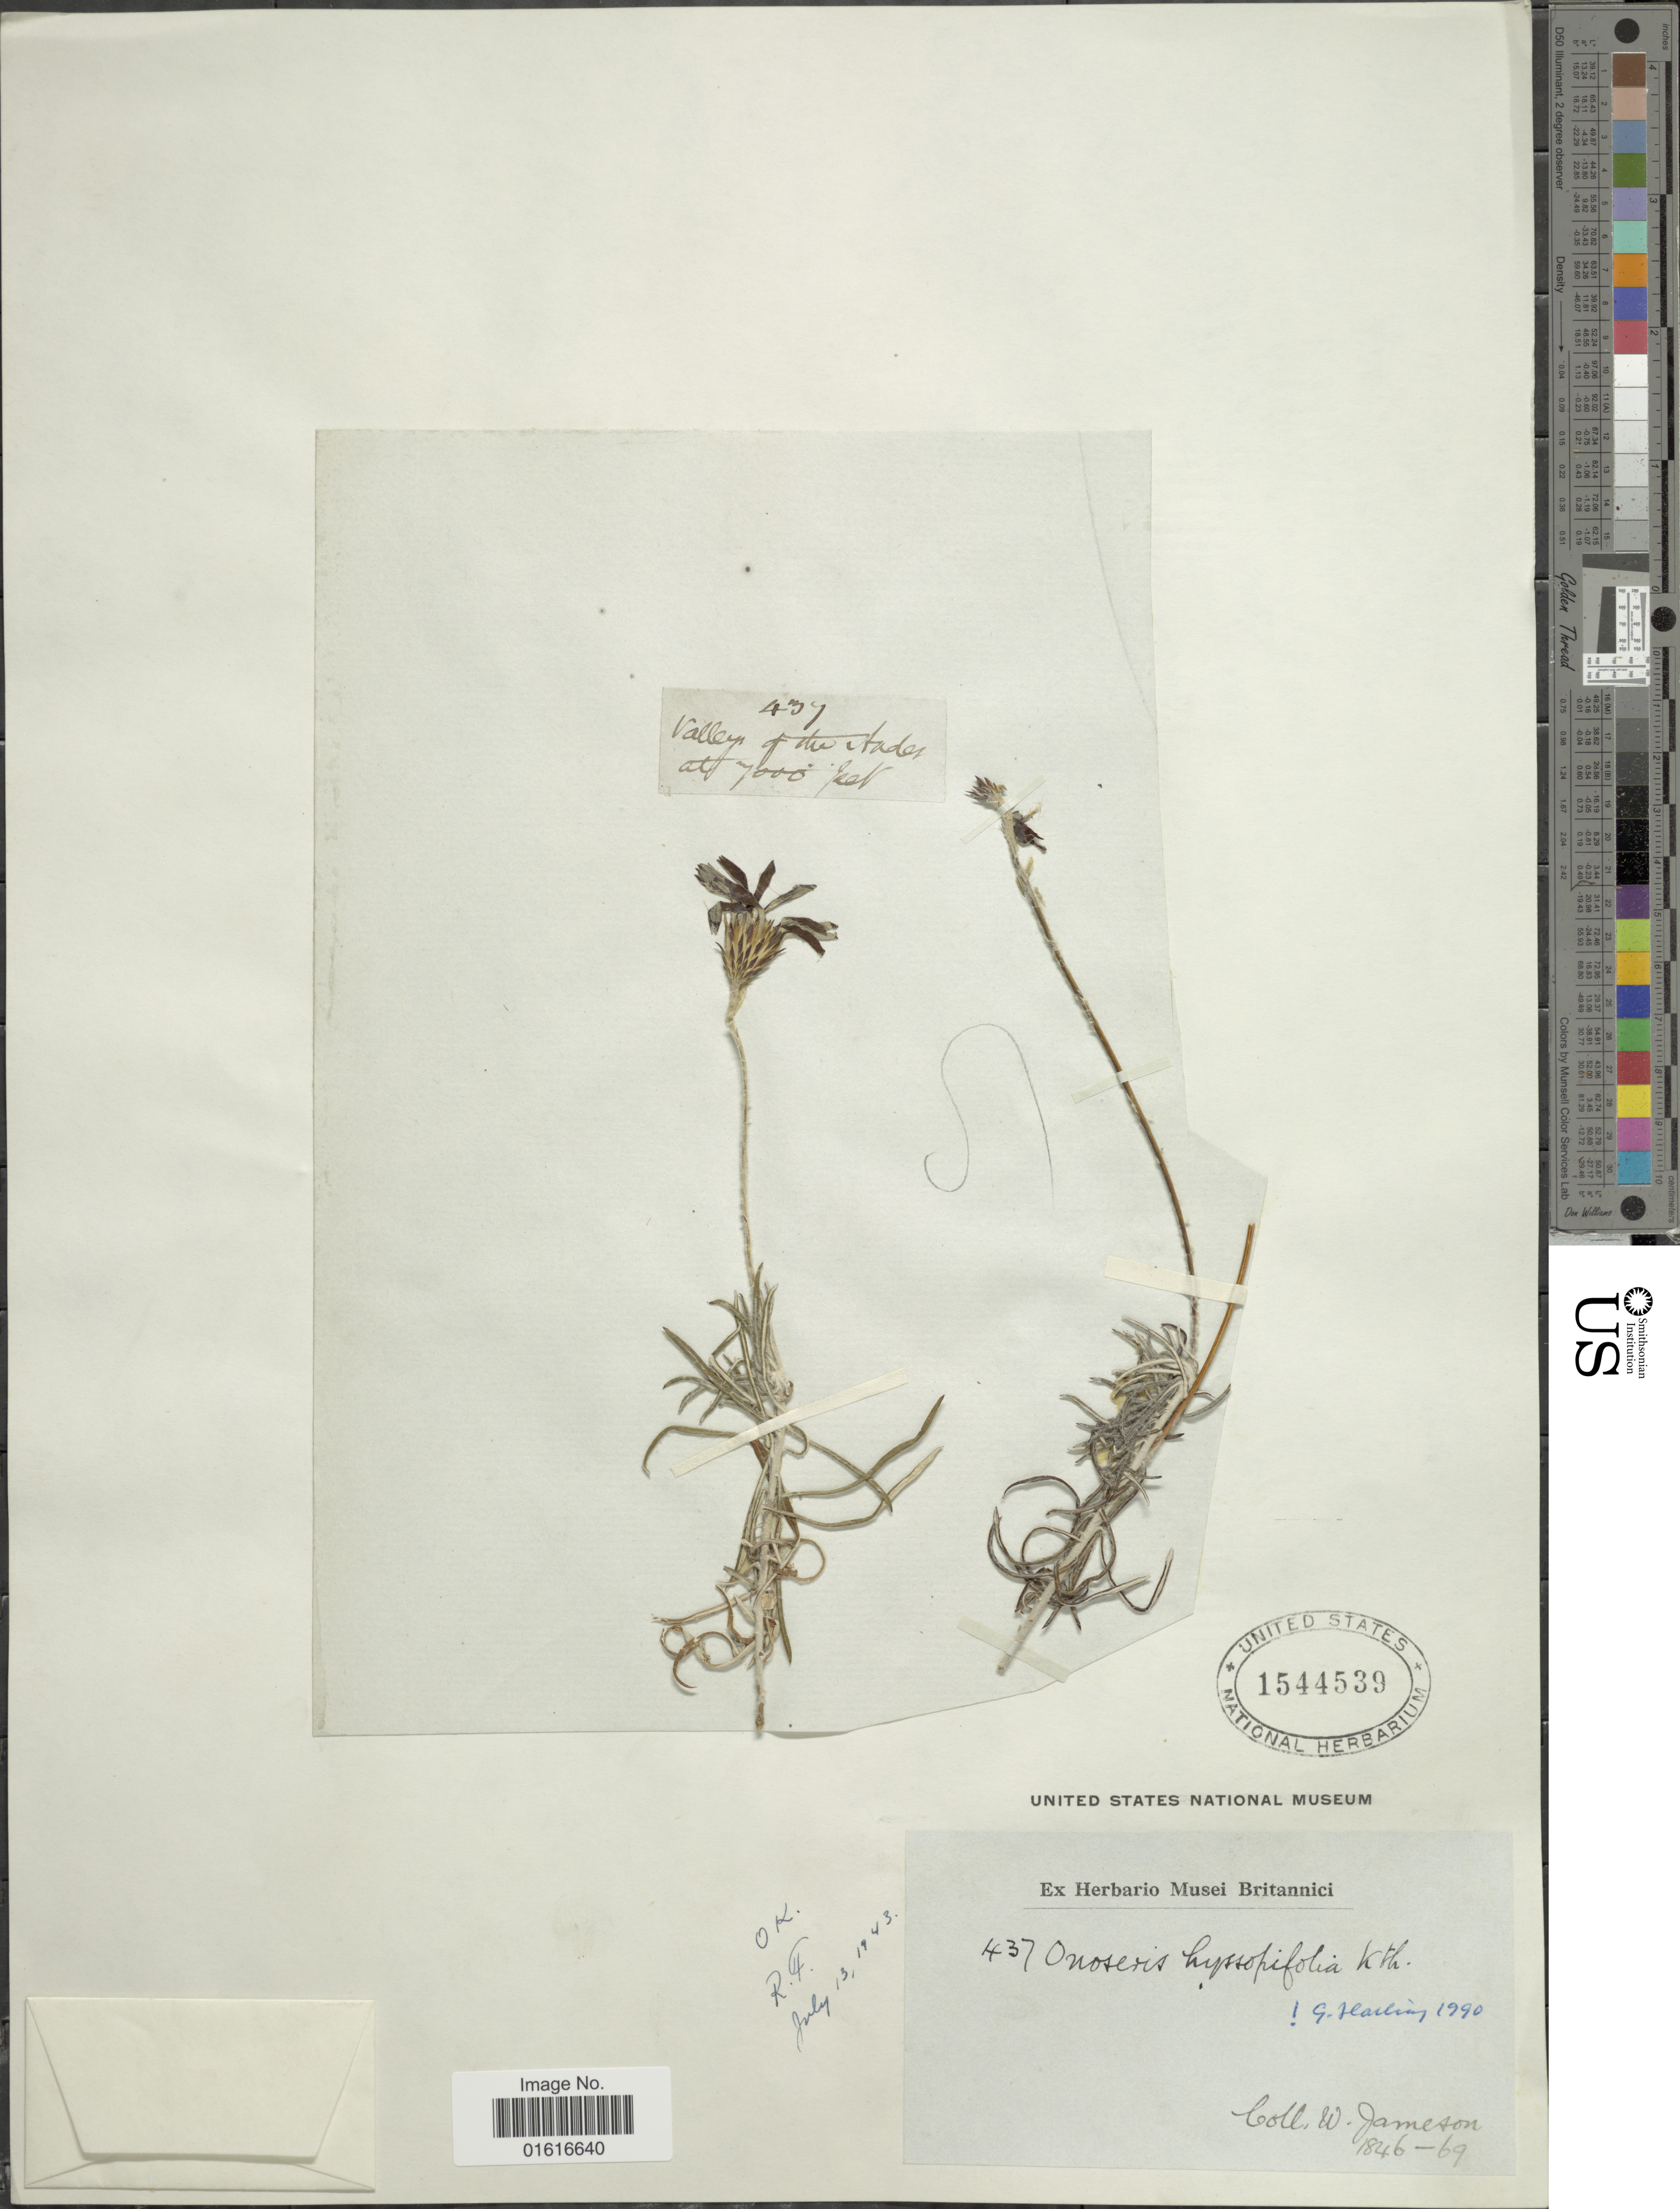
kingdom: Plantae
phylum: Tracheophyta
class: Magnoliopsida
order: Asterales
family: Asteraceae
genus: Onoseris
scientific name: Onoseris hyssopifolia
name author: Kunth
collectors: W. Jameson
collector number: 437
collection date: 1846/1869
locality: Valleys of the Andes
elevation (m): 2134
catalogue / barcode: US 1544539